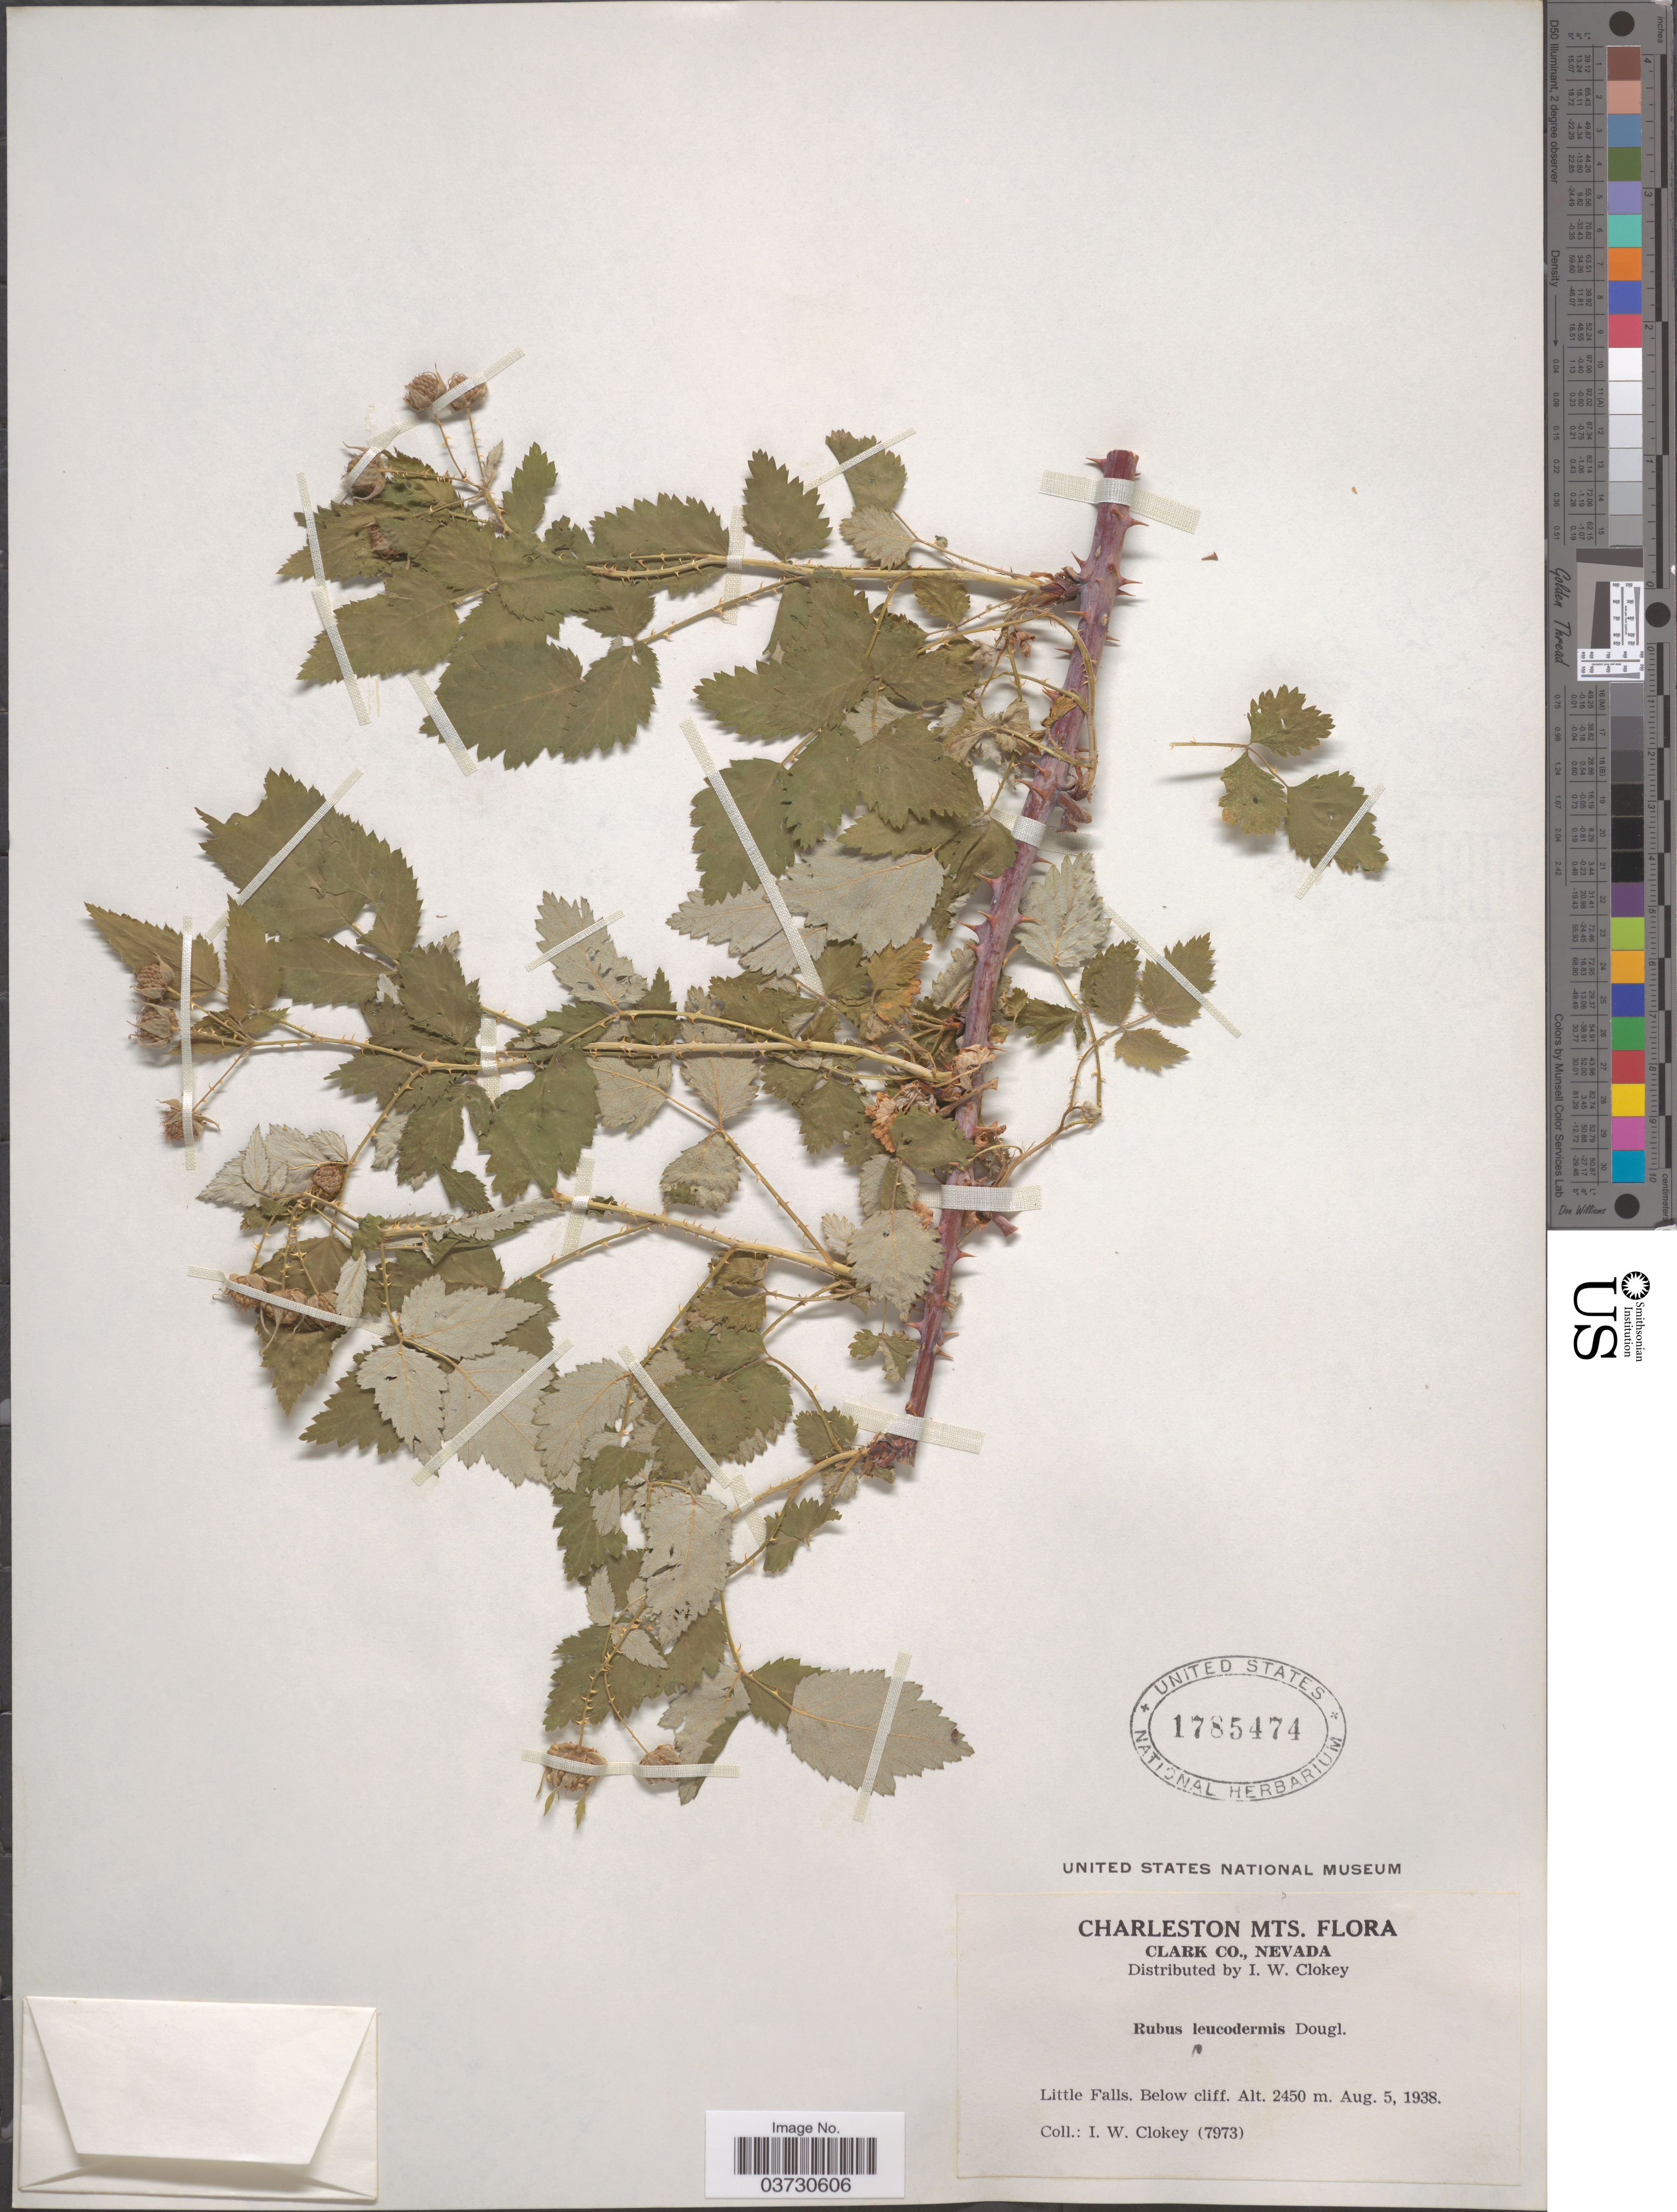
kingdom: Plantae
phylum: Tracheophyta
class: Magnoliopsida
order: Rosales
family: Rosaceae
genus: Rubus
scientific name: Rubus leucodermis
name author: Douglas ex Torr. & A. Gray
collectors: I. W. Clokey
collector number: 7973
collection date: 1938-08-05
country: United States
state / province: Nevada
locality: Charleston Mts. Clark Co. Little Falls.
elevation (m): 2450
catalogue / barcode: US 1785474